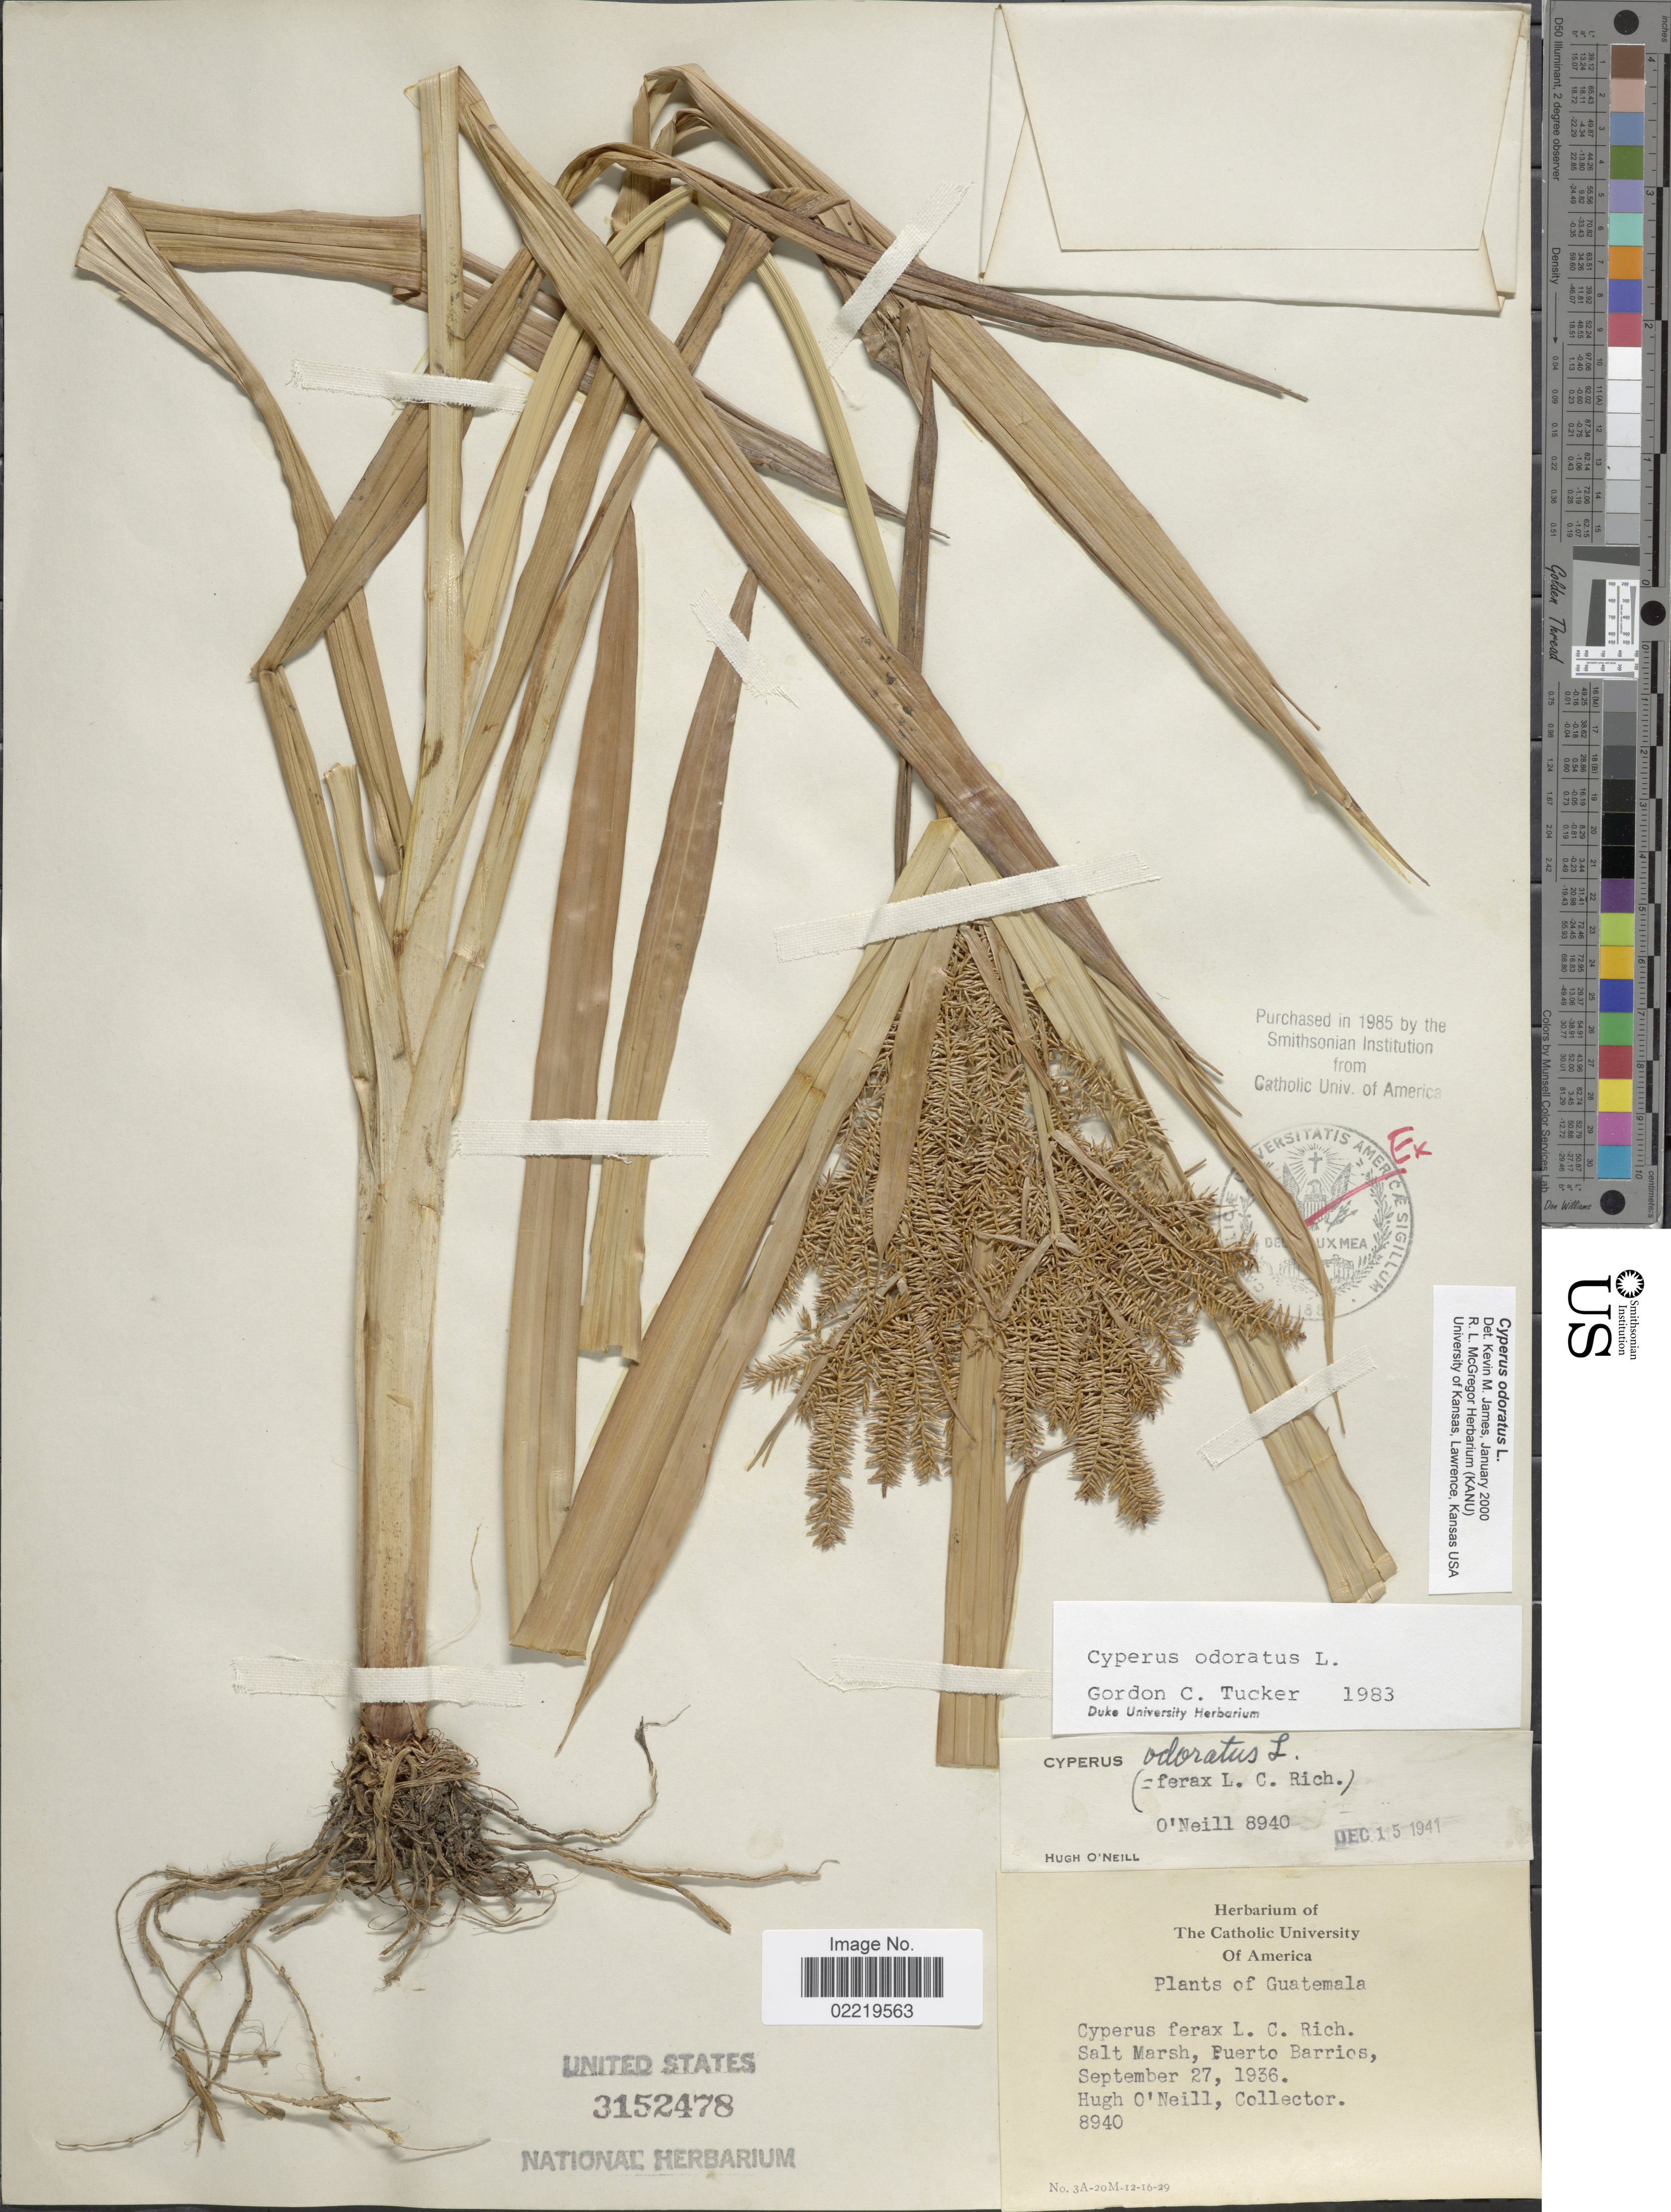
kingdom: Plantae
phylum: Tracheophyta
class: Liliopsida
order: Poales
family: Cyperaceae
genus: Cyperus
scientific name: Cyperus odoratus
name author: L.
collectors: H. O'Neill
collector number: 8940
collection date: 1936-09-27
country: Guatemala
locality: Salt Marsh, Puerto Barrios.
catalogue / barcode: US 3152478